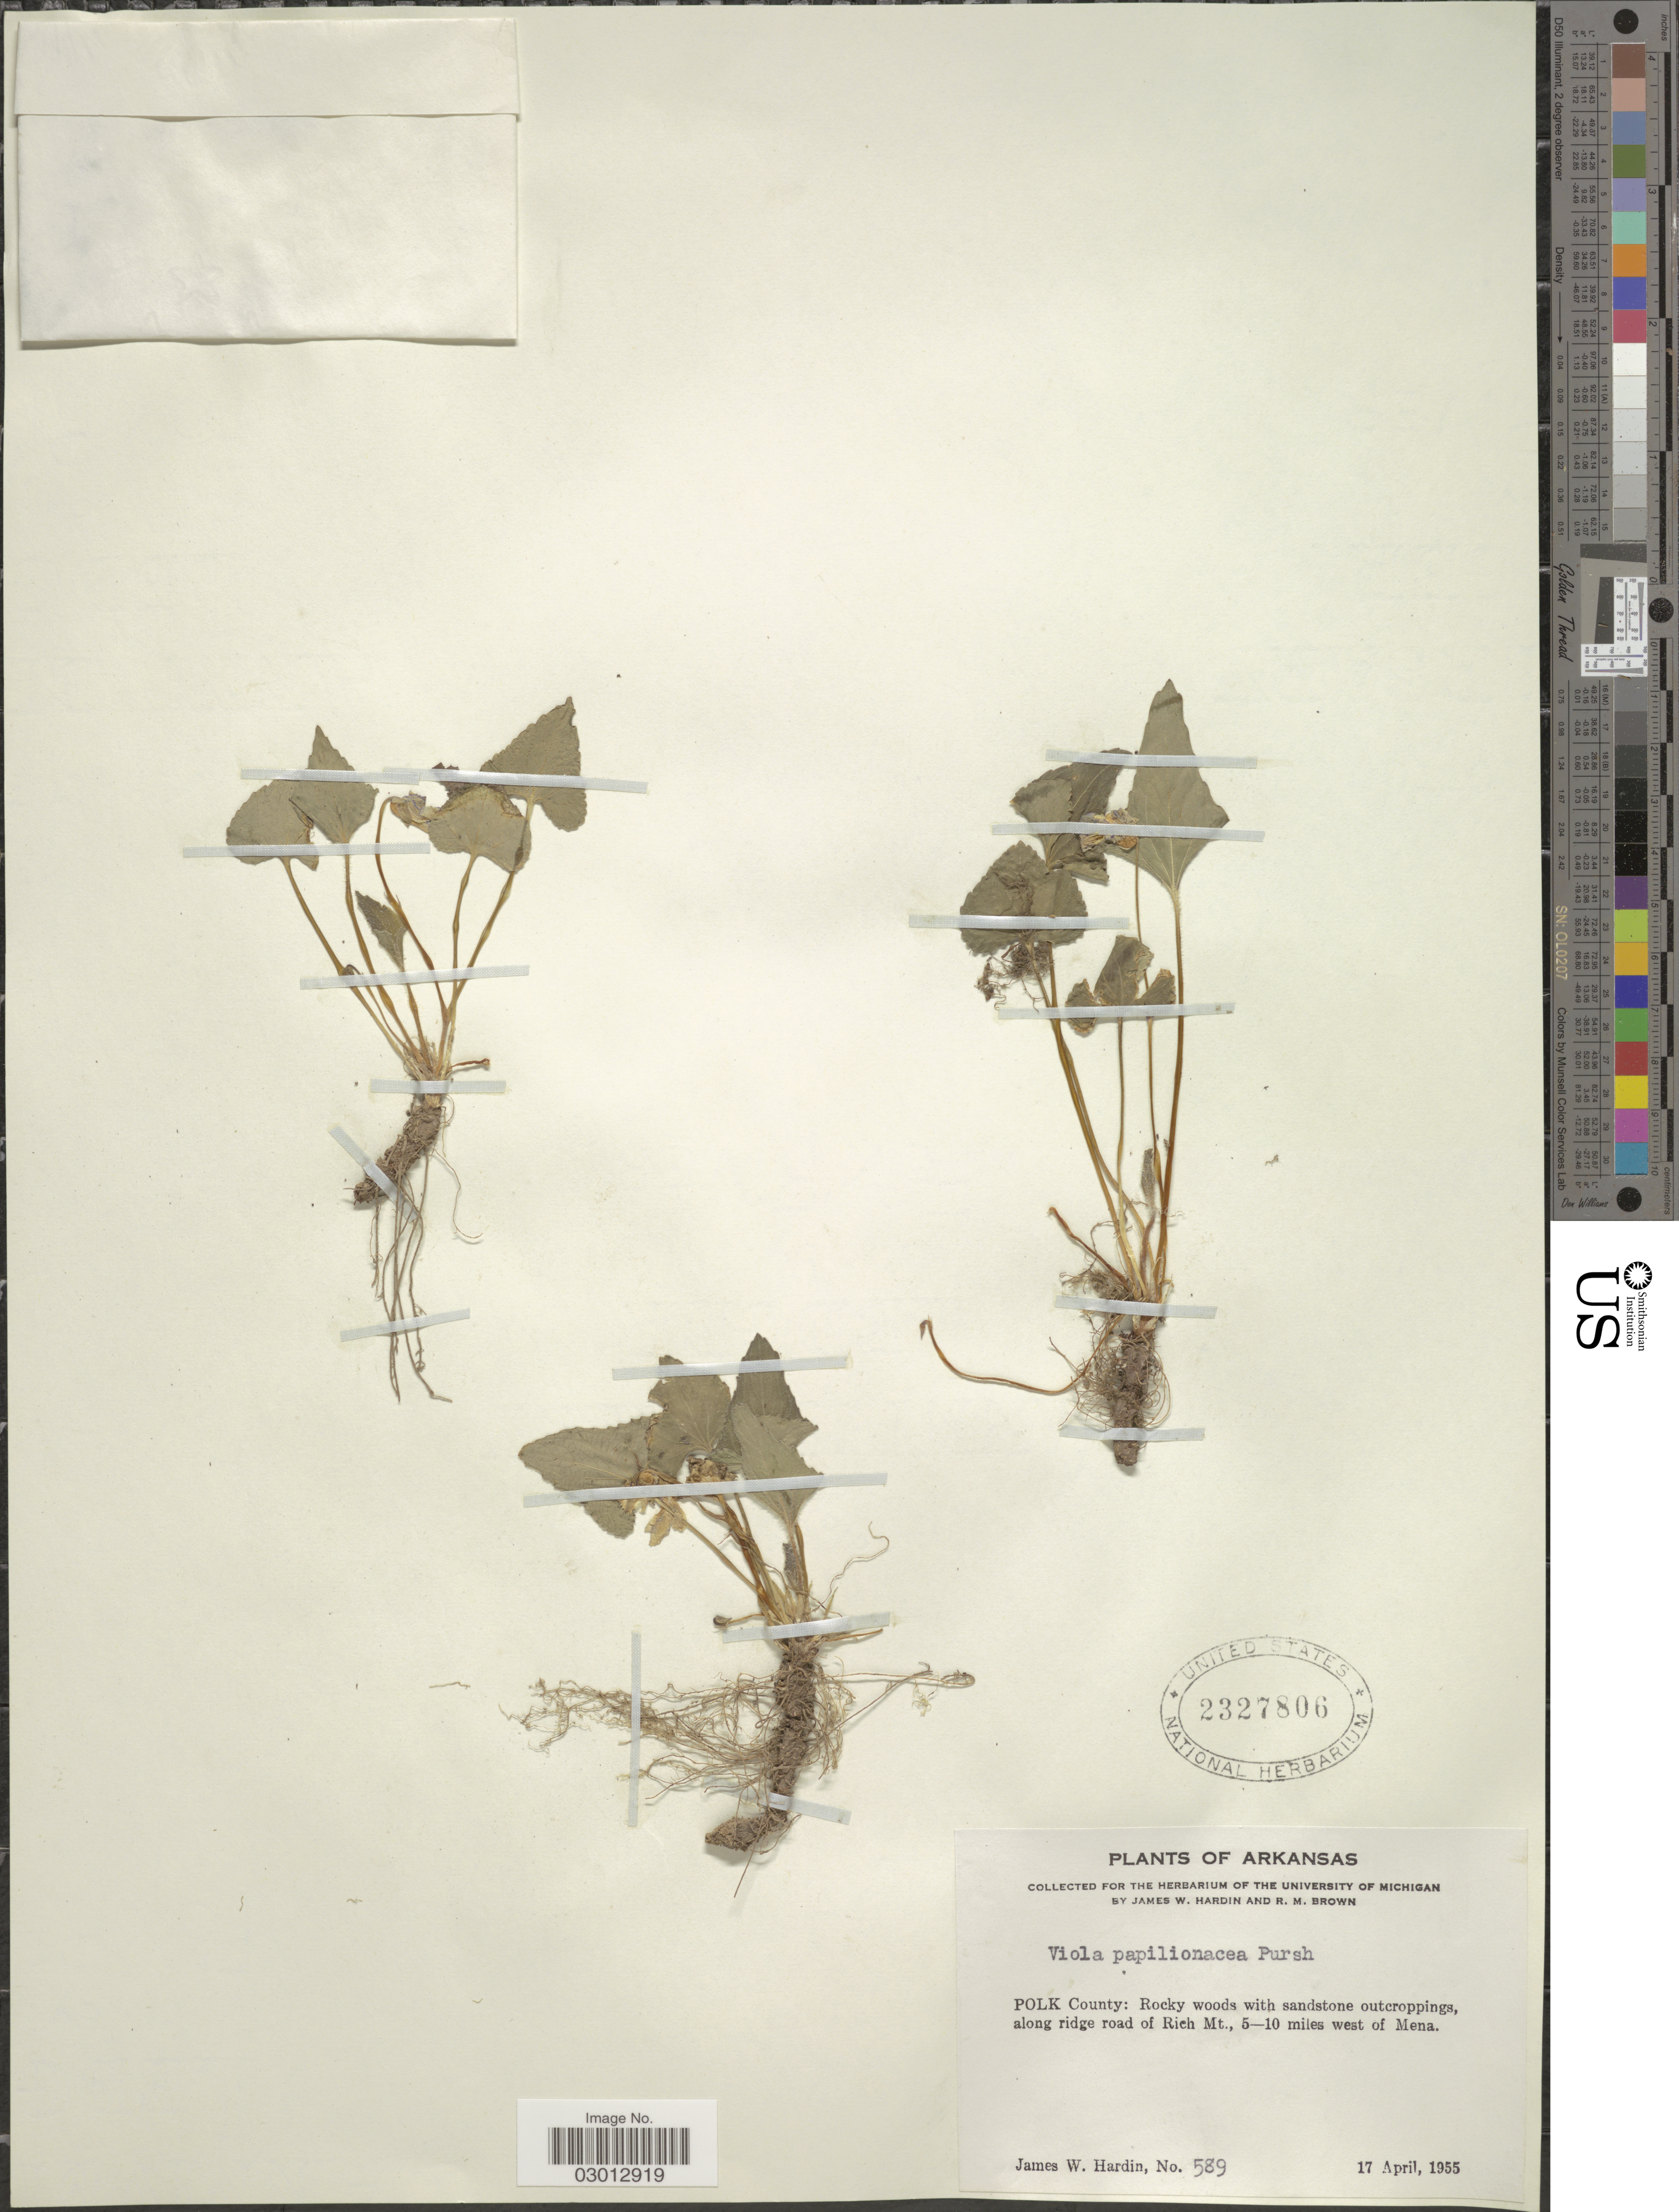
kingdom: Plantae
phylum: Tracheophyta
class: Magnoliopsida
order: Malpighiales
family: Violaceae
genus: Viola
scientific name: Viola papilionacea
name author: Pursh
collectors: J. W. Hardin & R. Brown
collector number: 589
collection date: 1955-04-17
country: United States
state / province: Arkansas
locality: Polk County: along ridge road of Rich Mt., 5-10 miles west of Mena.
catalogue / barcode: US 2327806